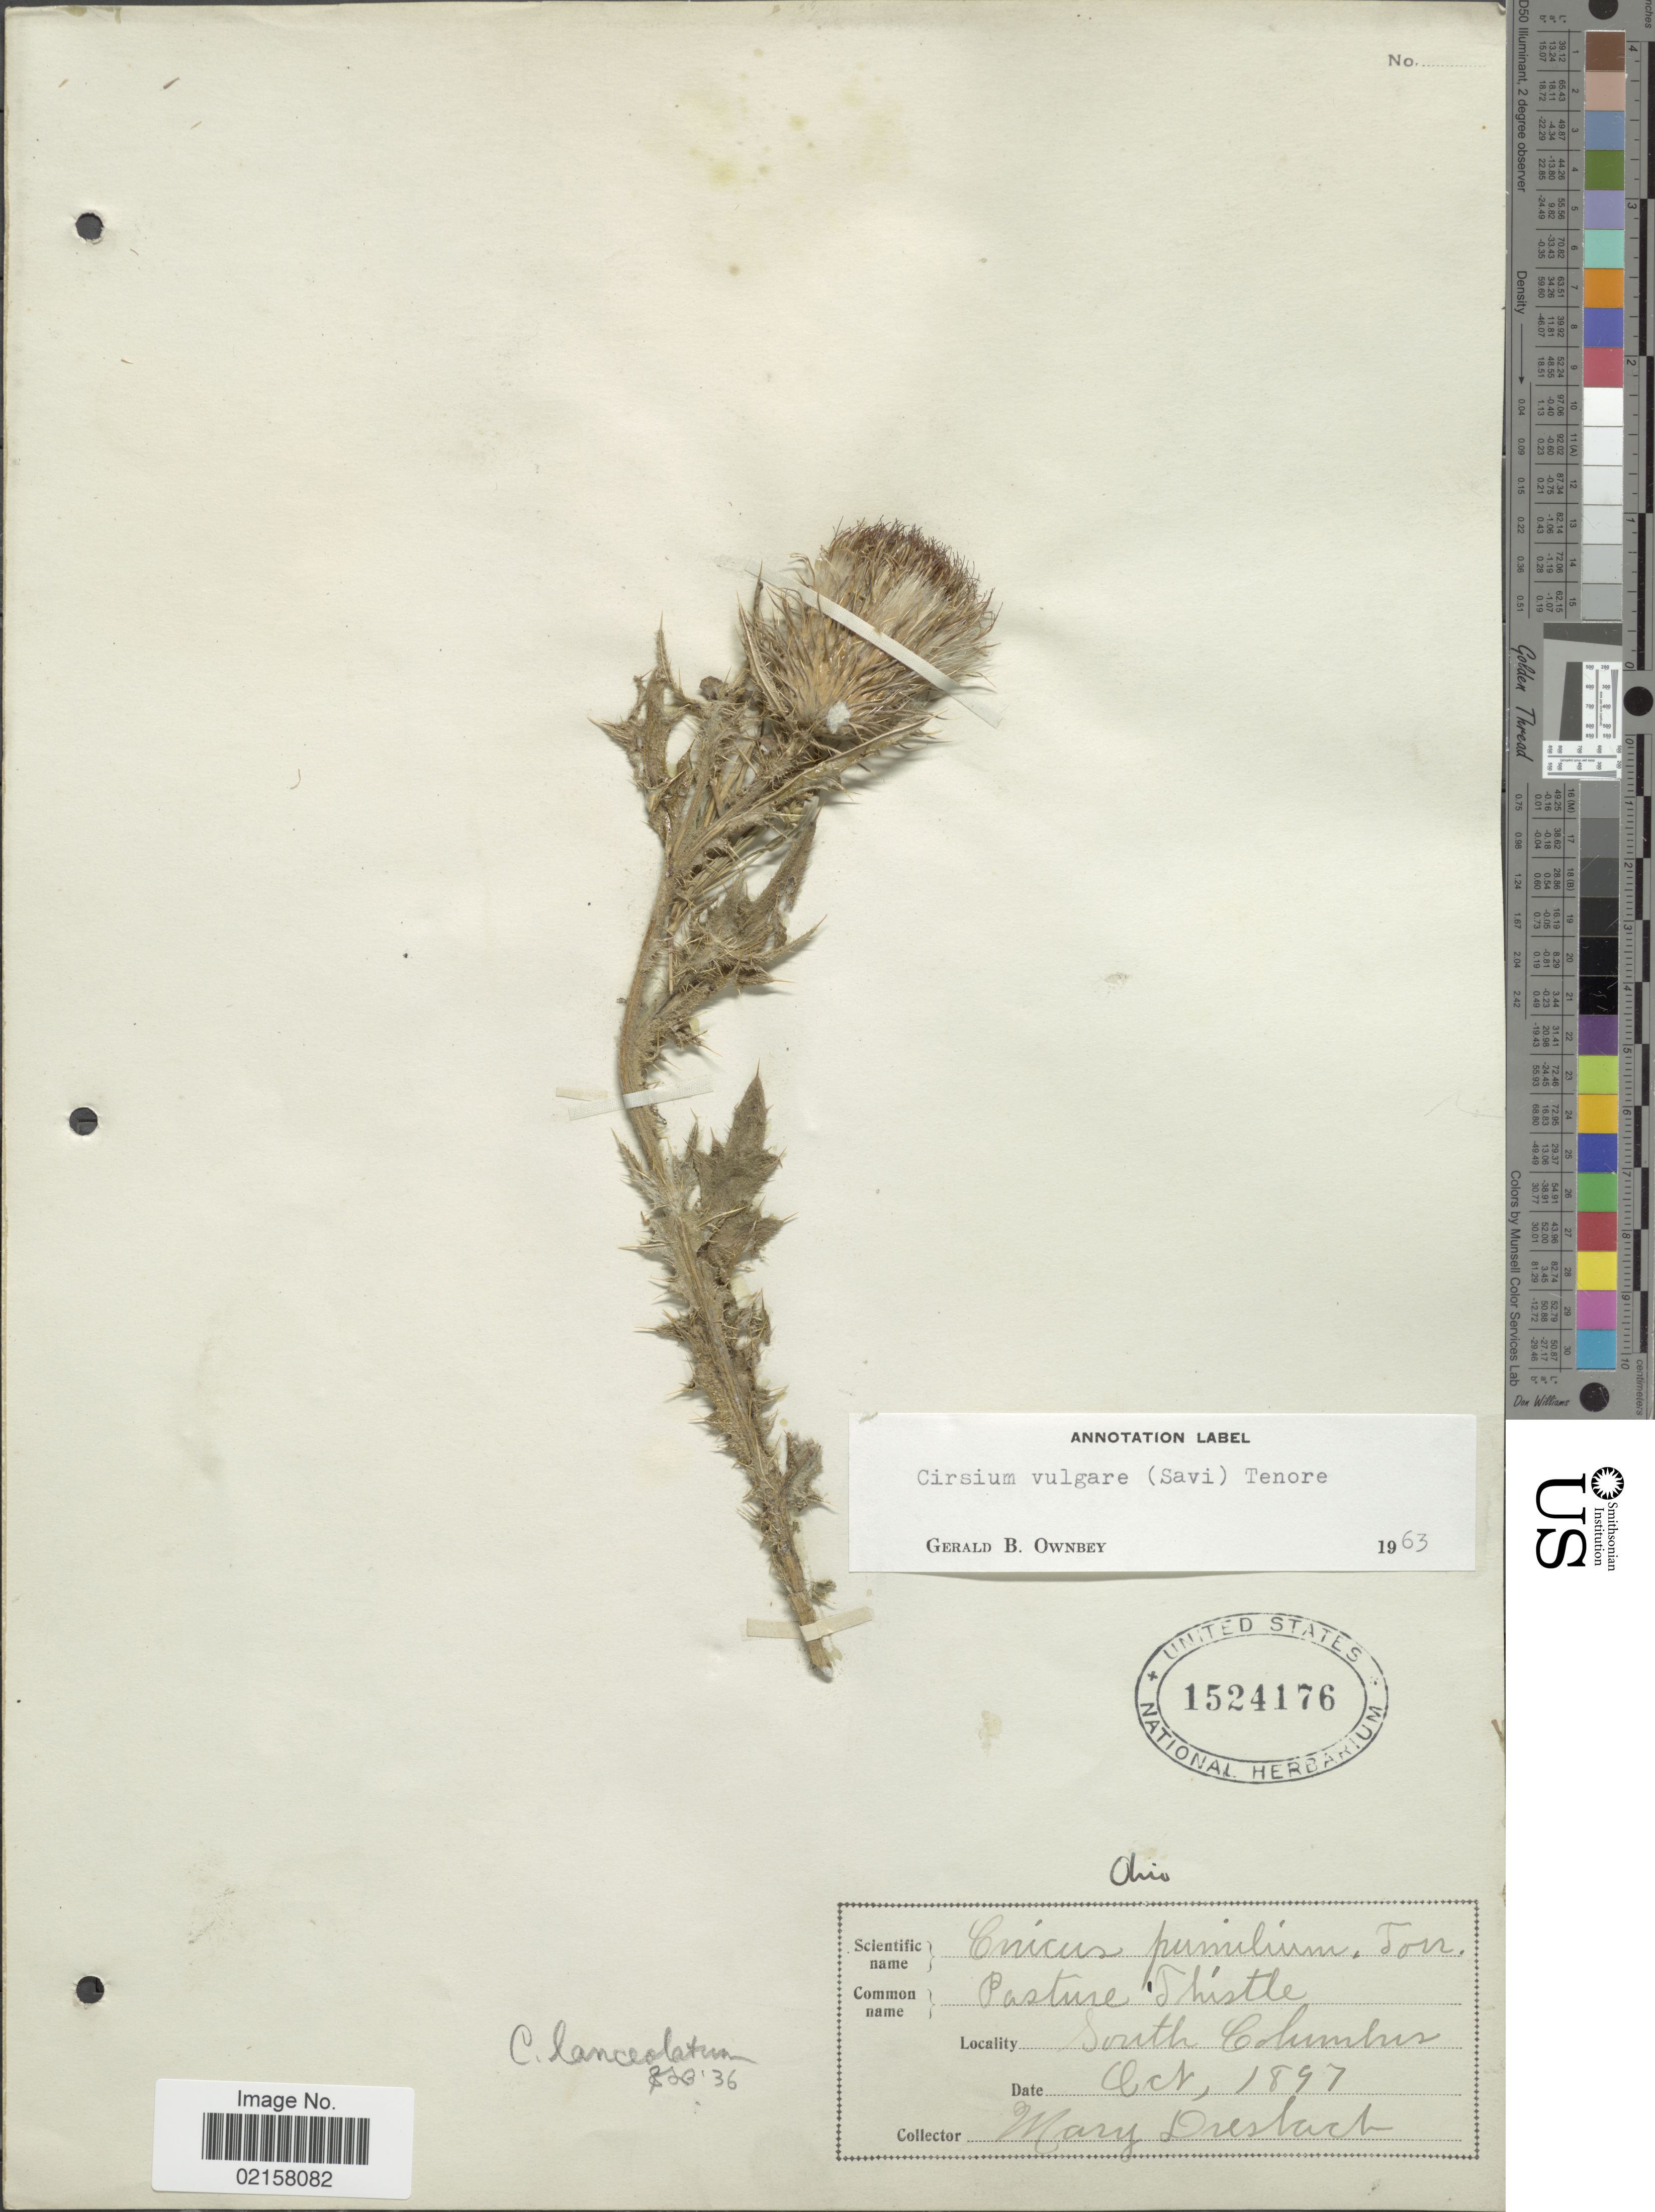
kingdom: Plantae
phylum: Tracheophyta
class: Magnoliopsida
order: Asterales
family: Asteraceae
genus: Cirsium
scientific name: Cirsium vulgare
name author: (Savi) Ten.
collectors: M. Dreslach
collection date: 1897-10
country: United States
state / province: Ohio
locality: South Columbus, Pasture Thistle.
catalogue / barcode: US 1524176